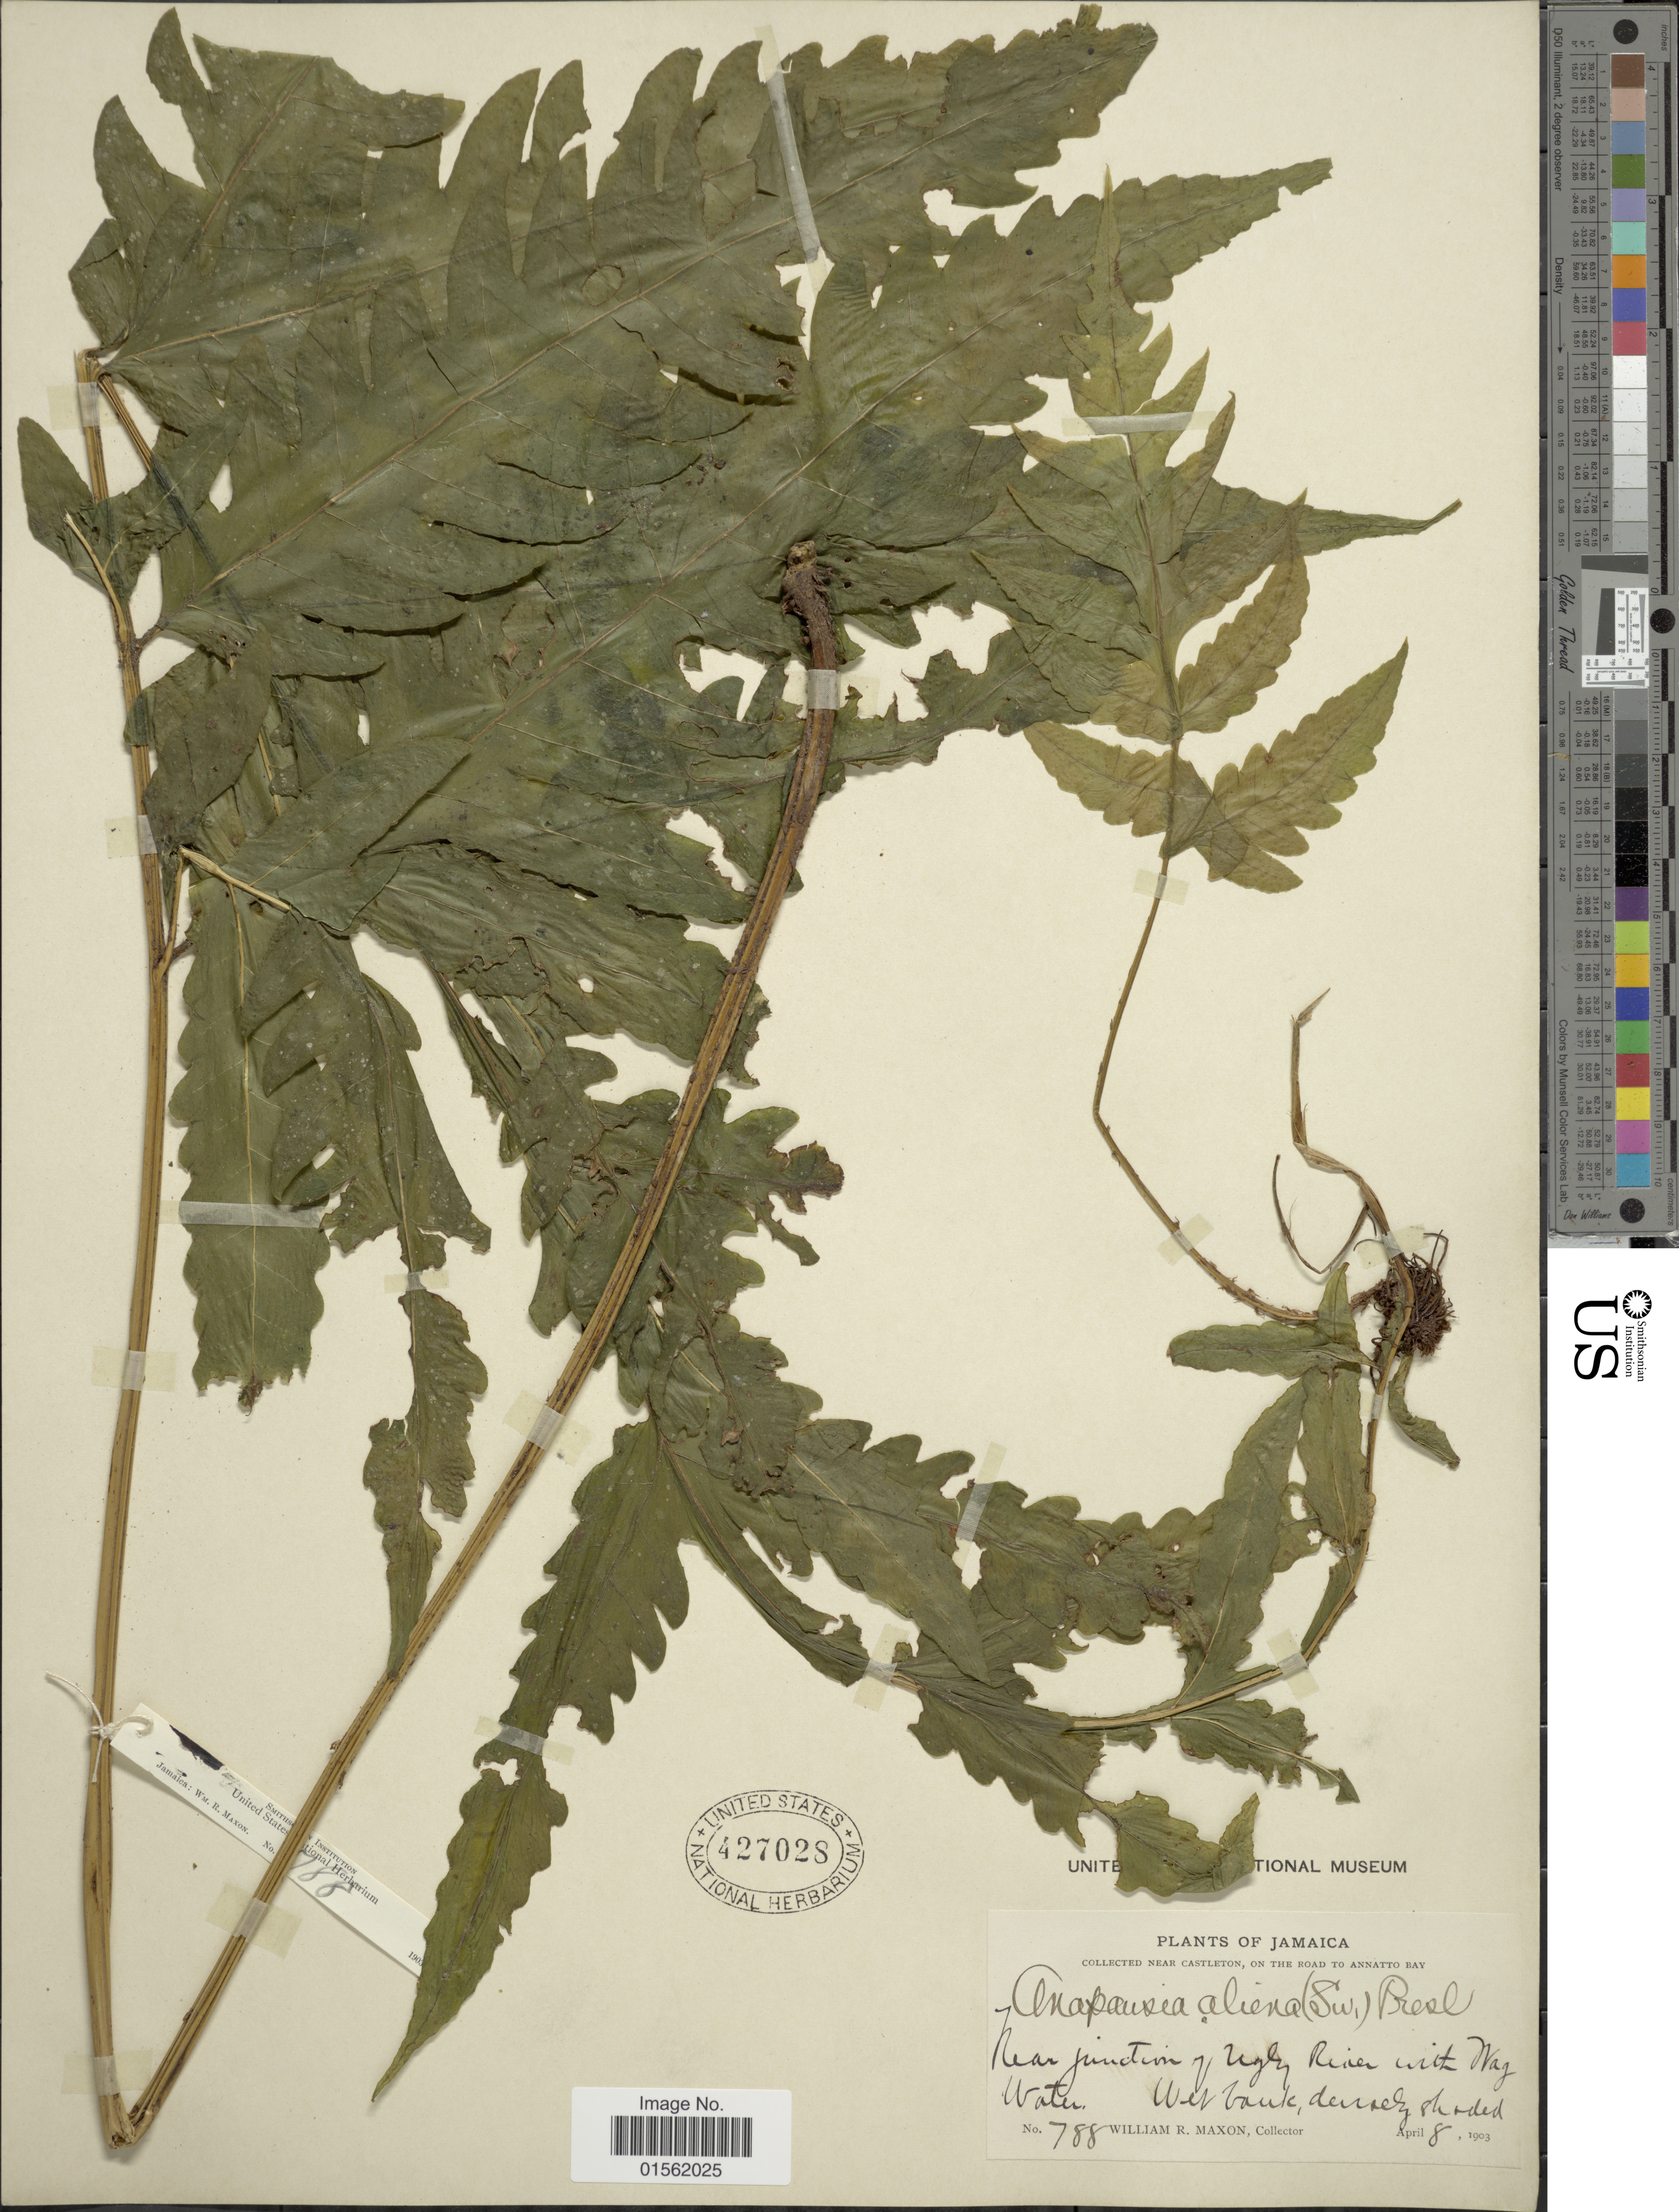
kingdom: Plantae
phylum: Tracheophyta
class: Polypodiopsida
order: Polypodiales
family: Dryopteridaceae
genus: Bolbitis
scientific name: Bolbitis portoricensis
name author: (Spreng.) Hennipman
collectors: W. R. Maxon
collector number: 788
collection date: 1903-04-08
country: Jamaica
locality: Near Castleton, on the road to Annatto Bay. Near junction of Ugly River with Wag Water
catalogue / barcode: US 427028